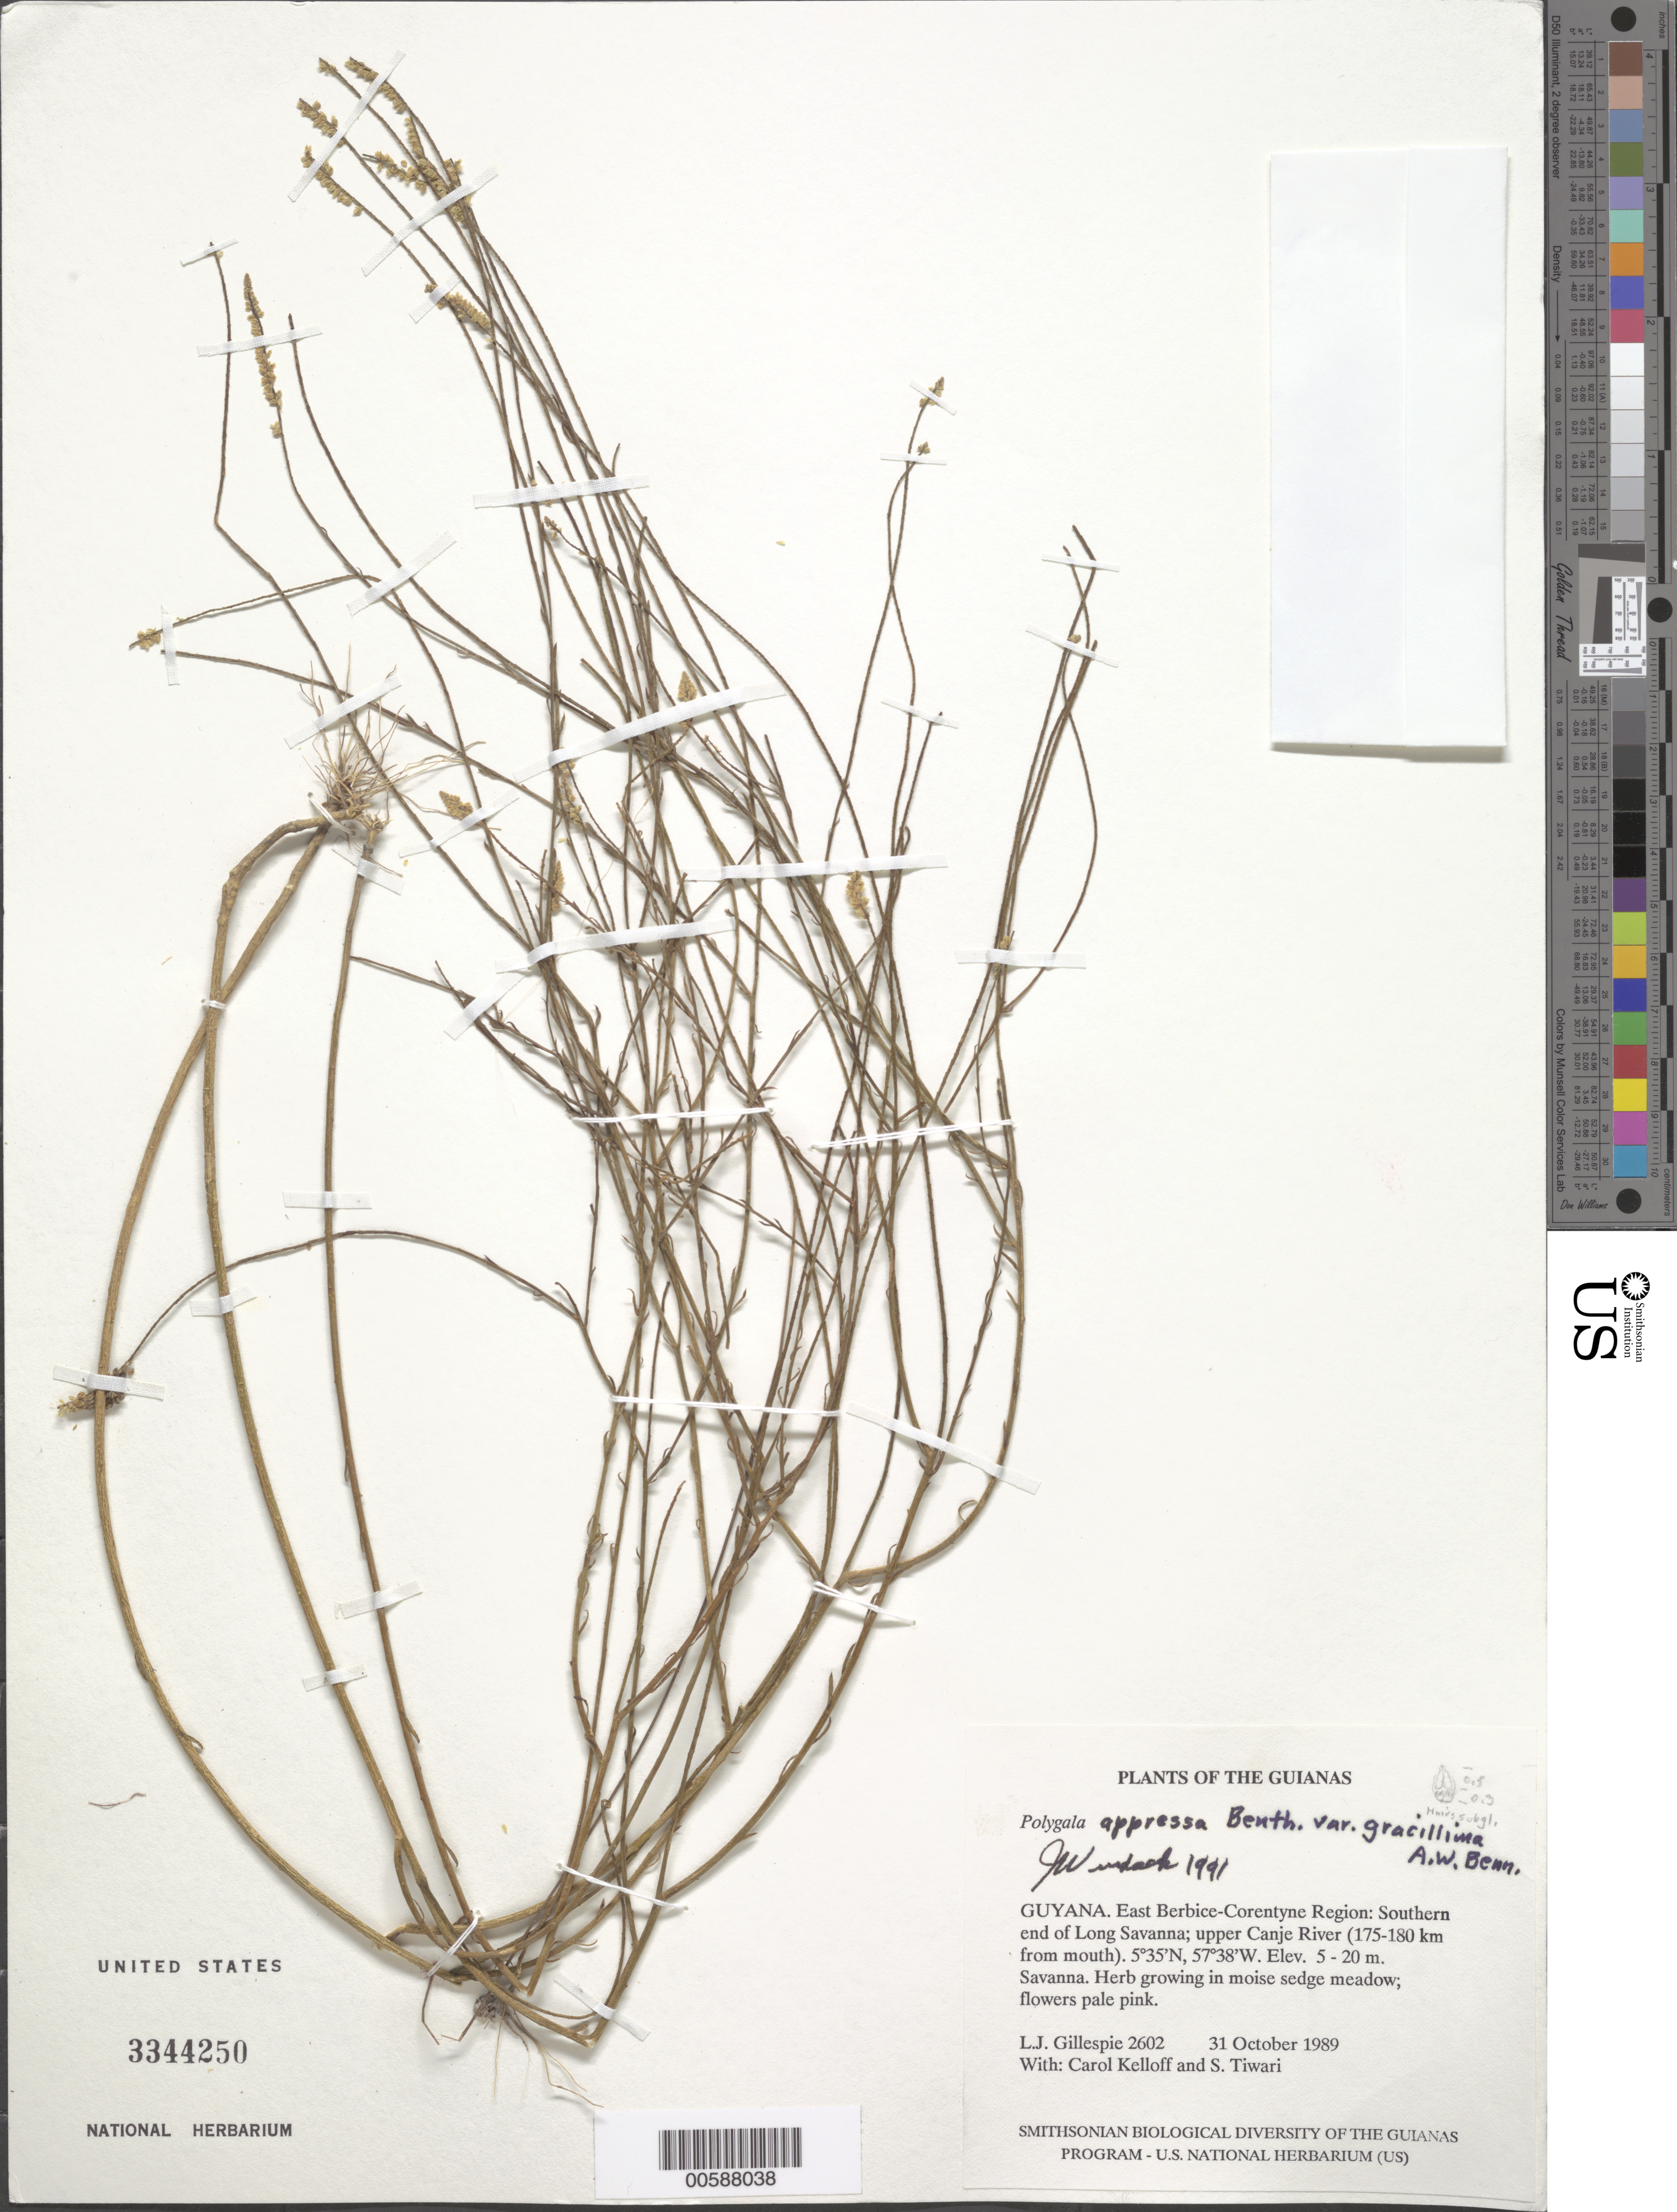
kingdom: Plantae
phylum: Tracheophyta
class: Magnoliopsida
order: Fabales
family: Polygalaceae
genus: Polygala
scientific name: Polygala appressa var. gracillima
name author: (S. Watson) A.W. Benn.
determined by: Wurdack, John J., (US), US (UNITED STATES)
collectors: L. J. Gillespie, C. L. Kelloff & S. Tiwari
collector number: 2602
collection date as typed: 31 October 1989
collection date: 1989-10-31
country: Guyana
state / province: E. Berbice-Corentyne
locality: Southern end of Long Savanna; upper Canje River (175-180 km from mouth)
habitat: Savanna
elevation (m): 5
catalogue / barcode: US 3344250